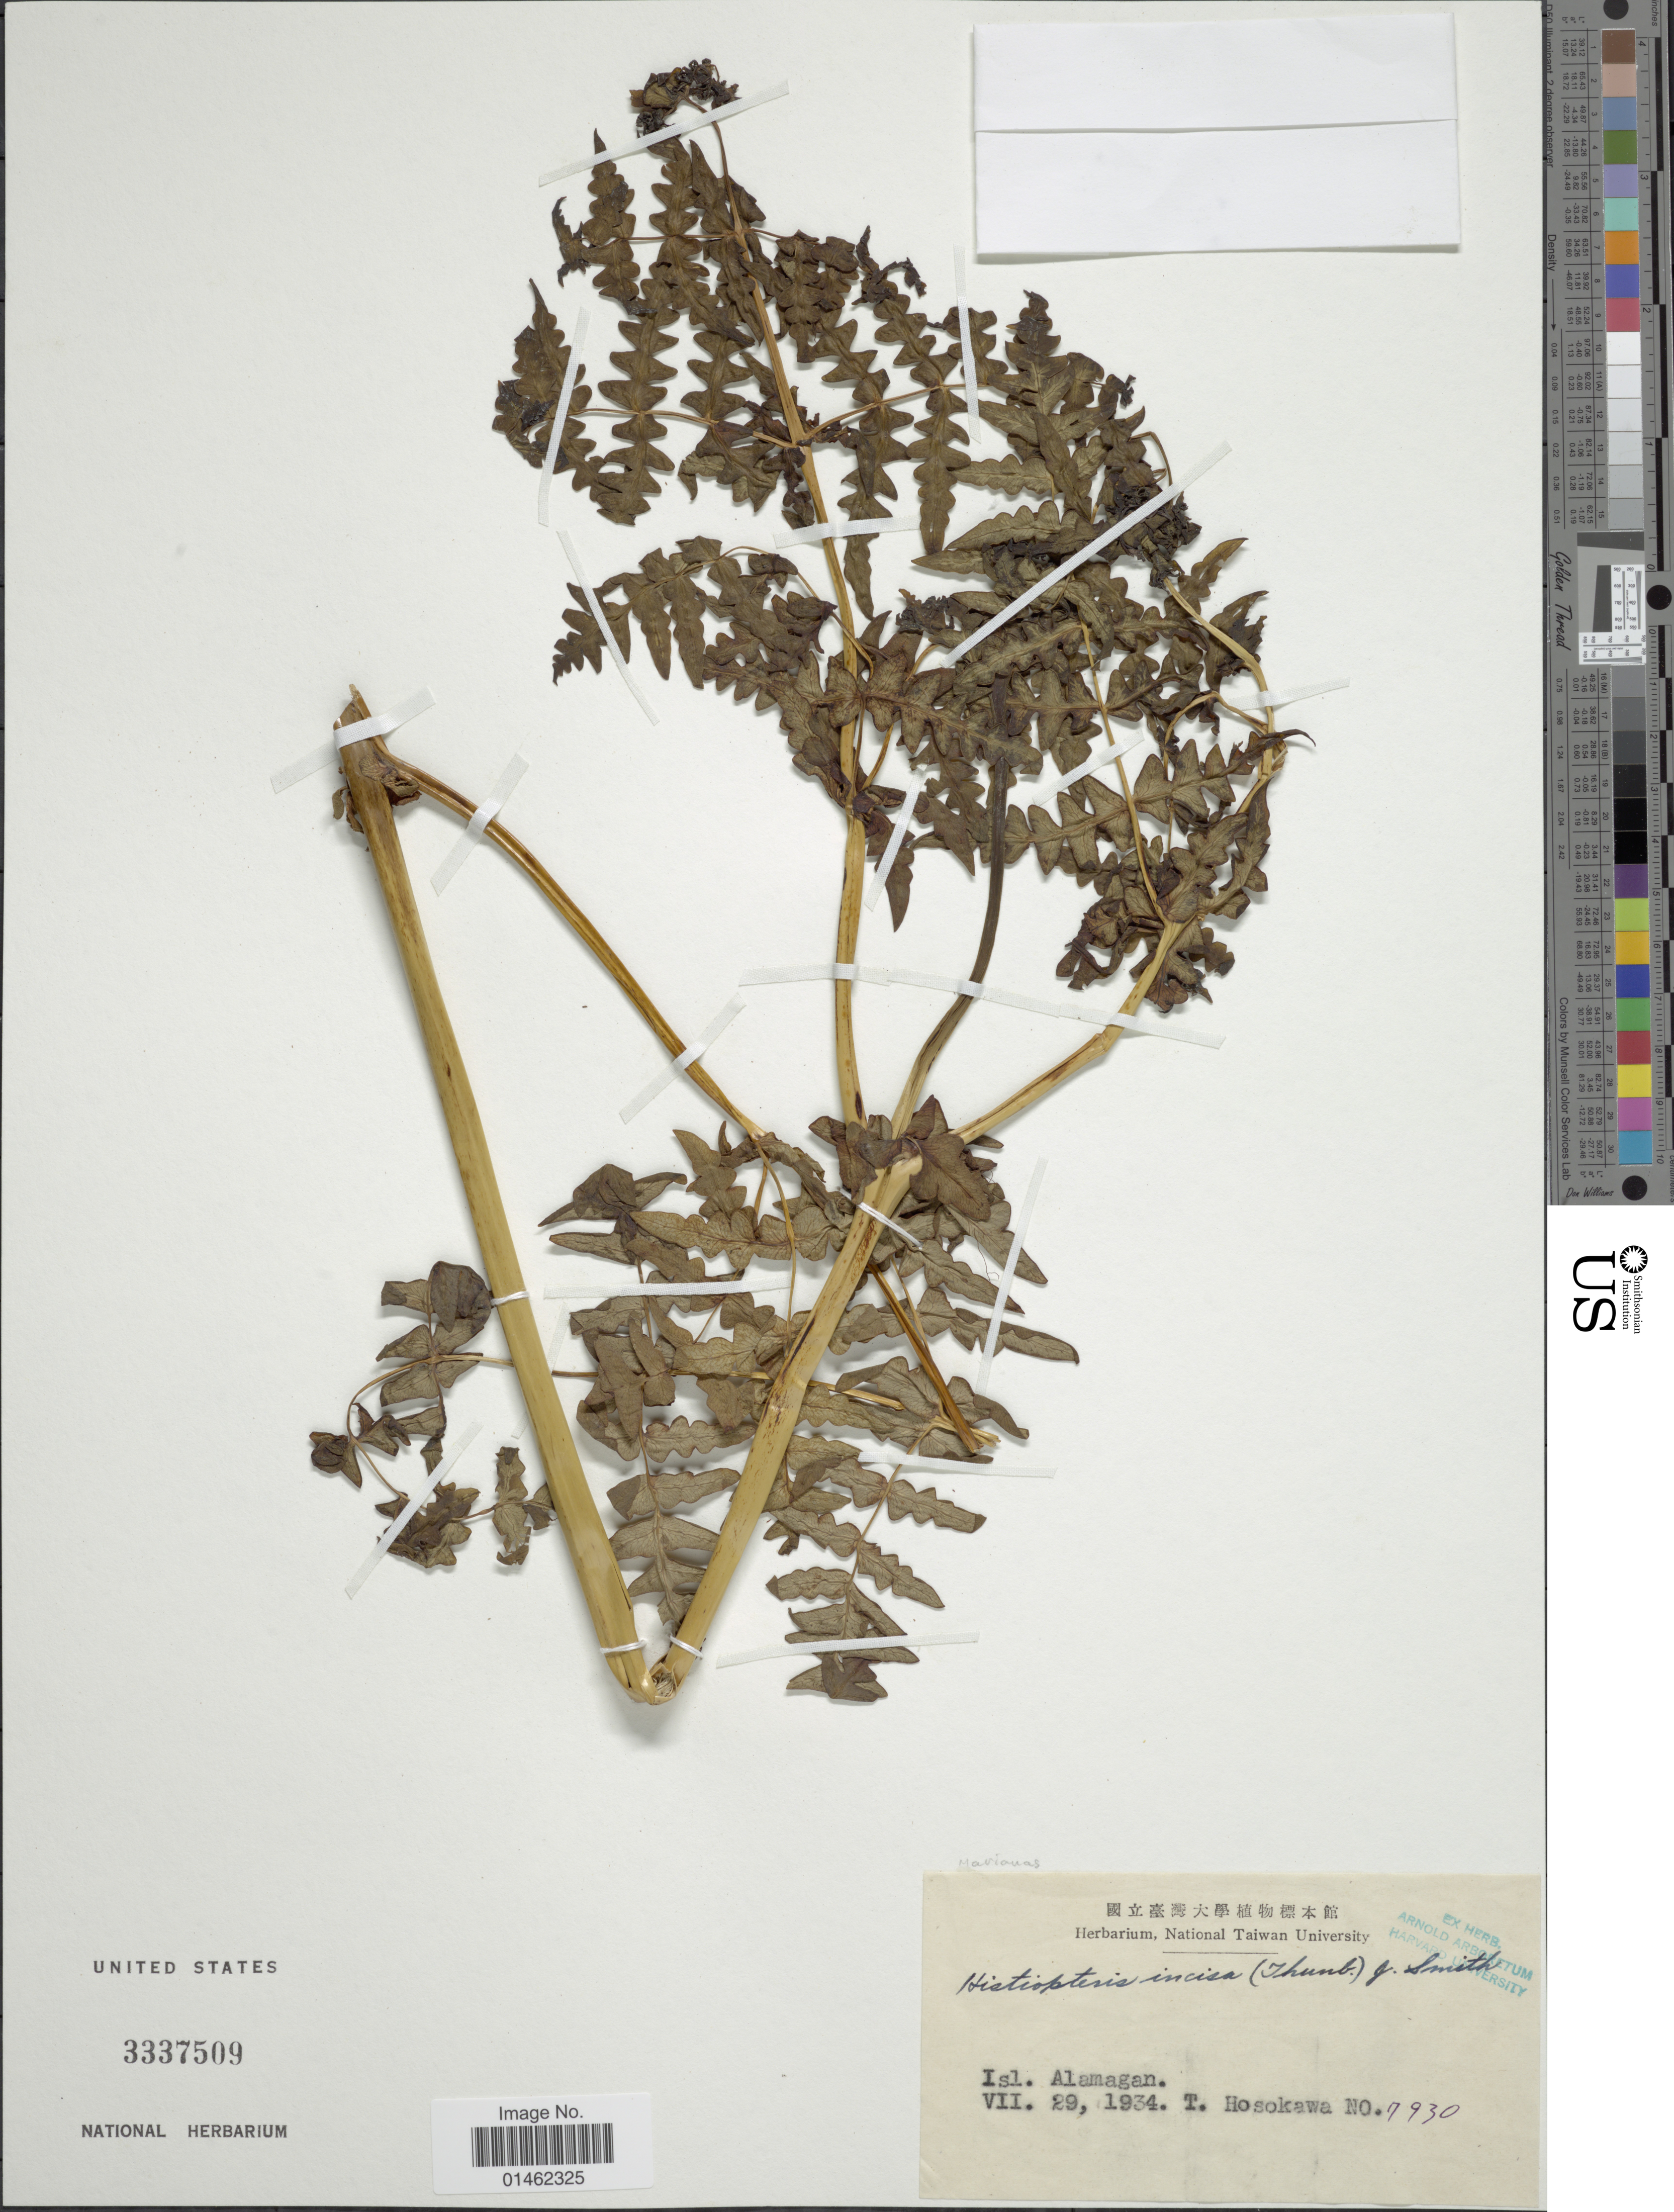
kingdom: Plantae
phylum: Tracheophyta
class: Polypodiopsida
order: Polypodiales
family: Dennstaedtiaceae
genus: Histiopteris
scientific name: Histiopteris incisa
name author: (Thunb.) J. Sm.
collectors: T. Hosokawa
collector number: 7930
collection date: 1934-07-29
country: Northern Mariana Islands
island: Alamagan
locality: Isl. Alamagan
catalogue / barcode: US 3337509